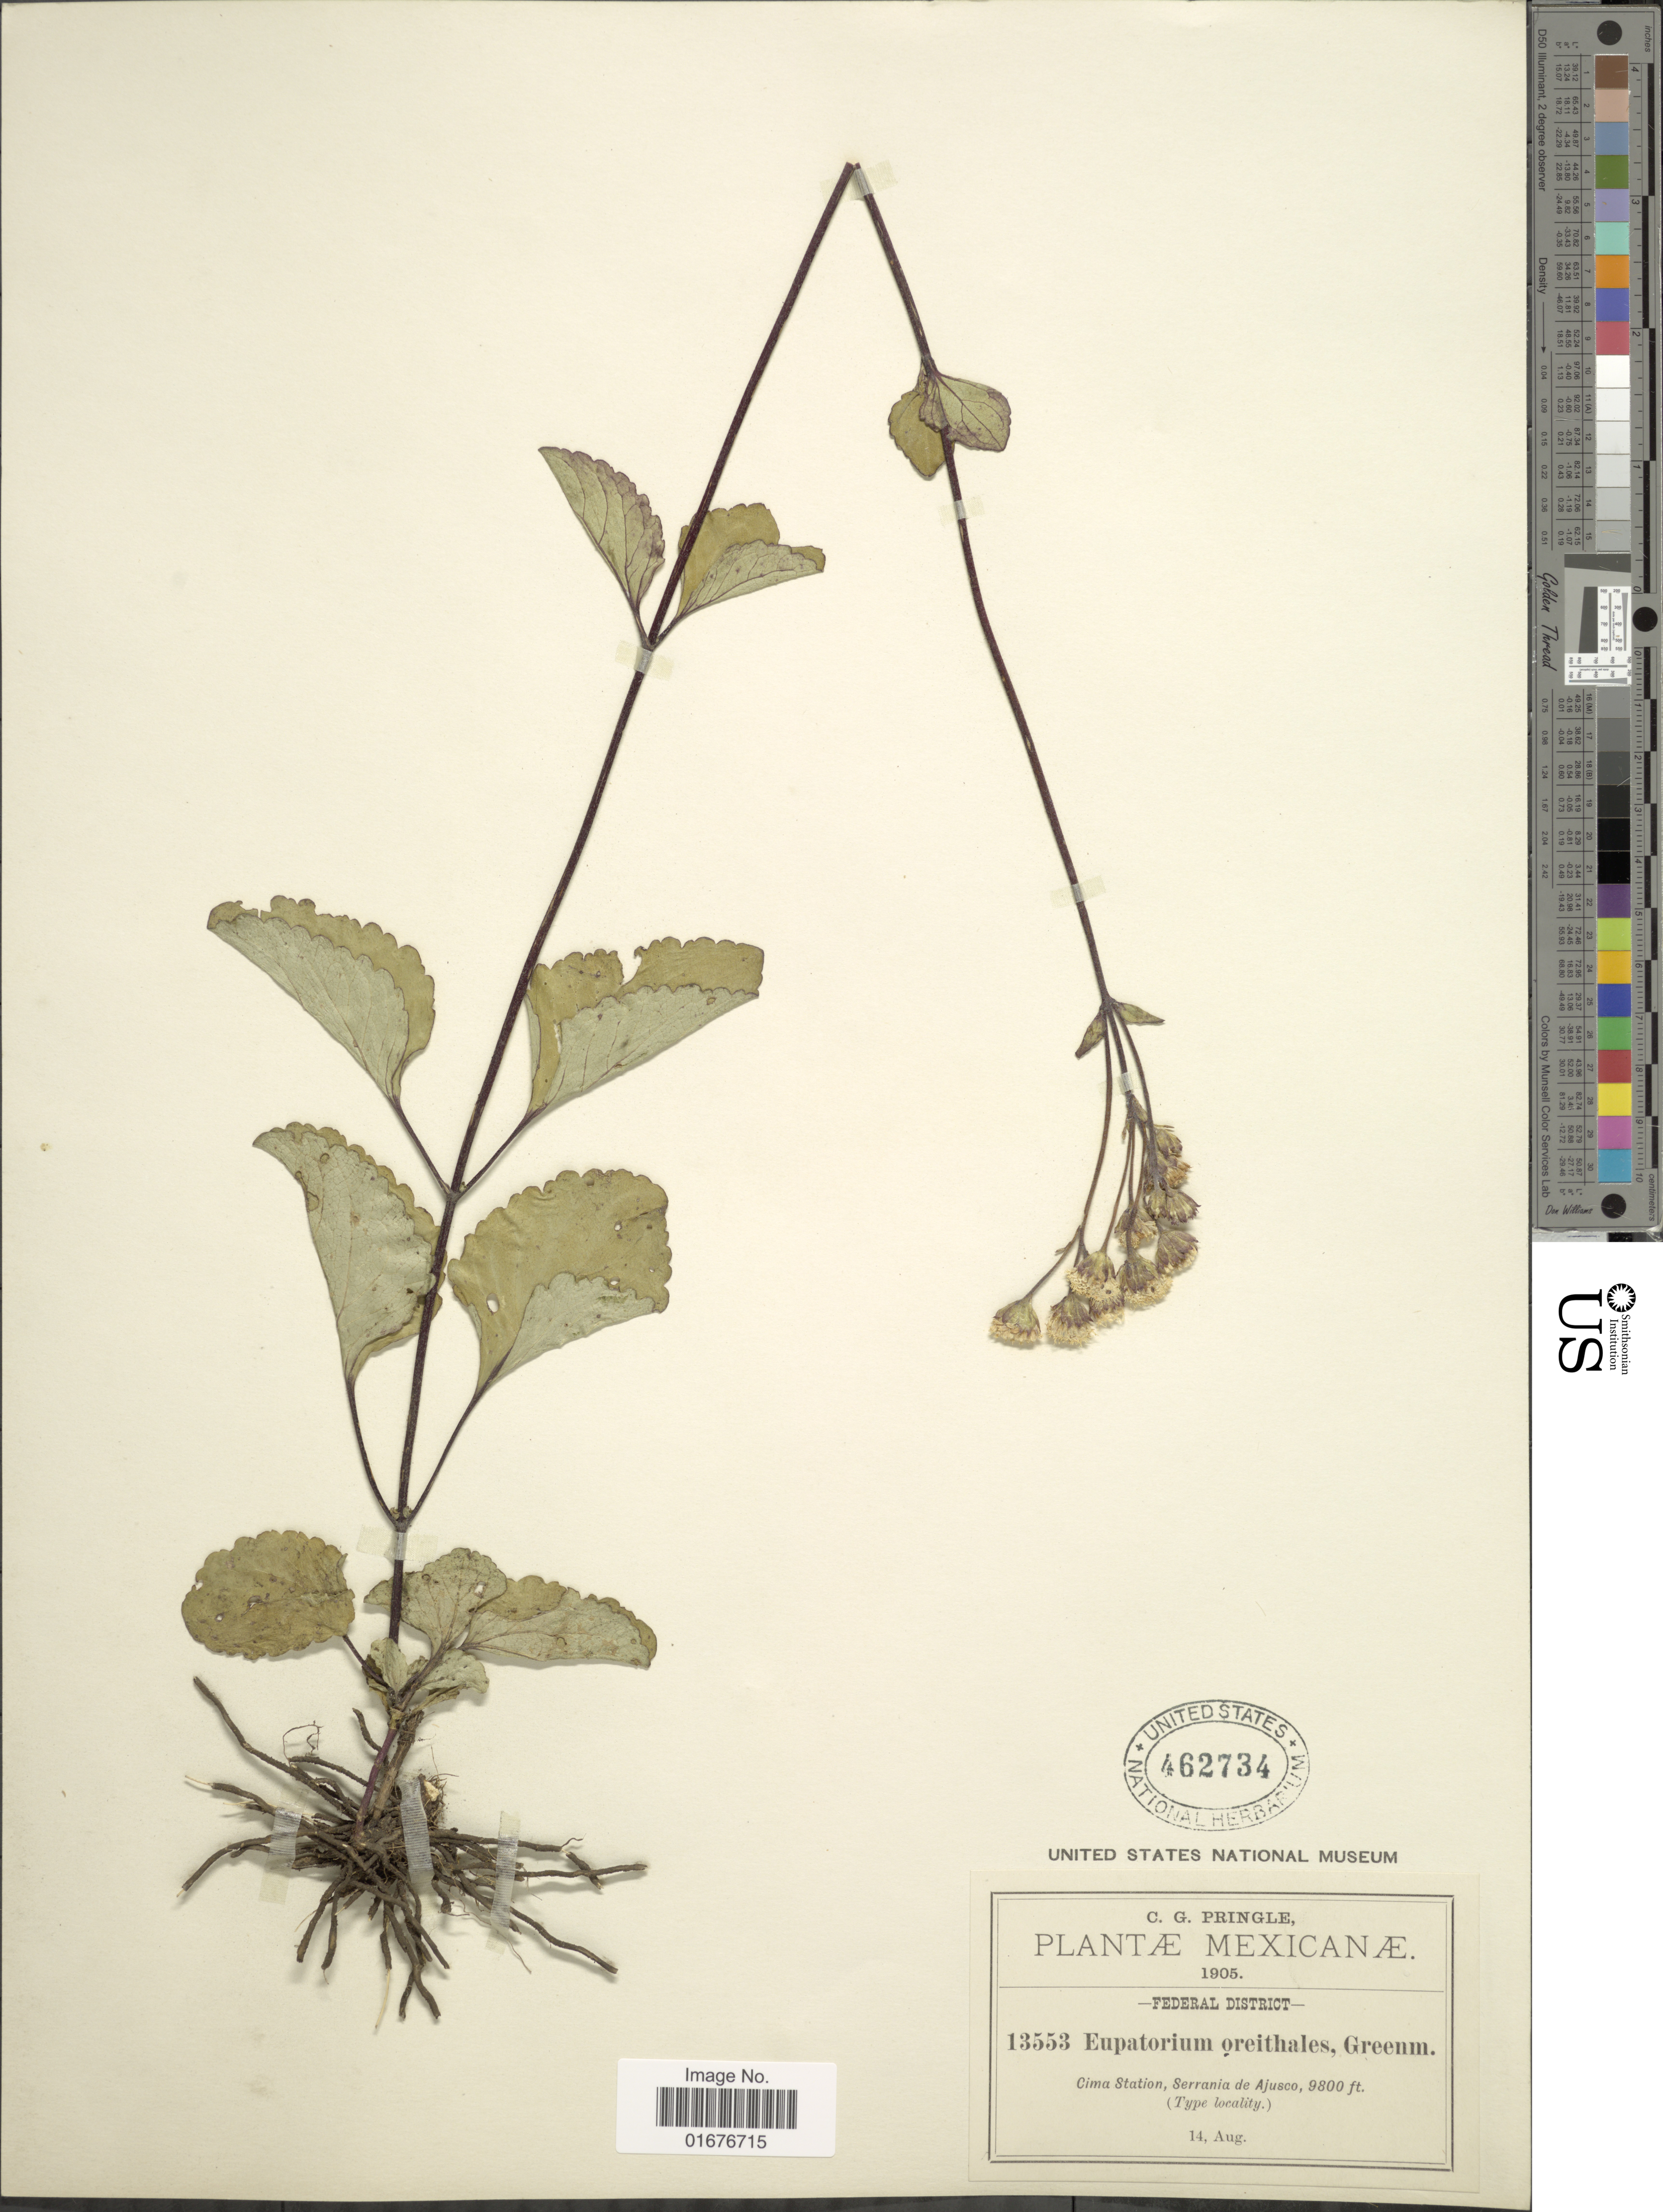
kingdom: Plantae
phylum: Tracheophyta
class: Magnoliopsida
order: Asterales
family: Asteraceae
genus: Ageratina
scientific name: Ageratina prunellaefolia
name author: (Kunth) R.M. King & H. Rob.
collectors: C. G. Pringle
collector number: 13553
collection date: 1905-08-14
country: Mexico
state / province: Distrito Federal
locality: Cima Station,Serrania de Ajusco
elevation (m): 2987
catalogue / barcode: US 462734